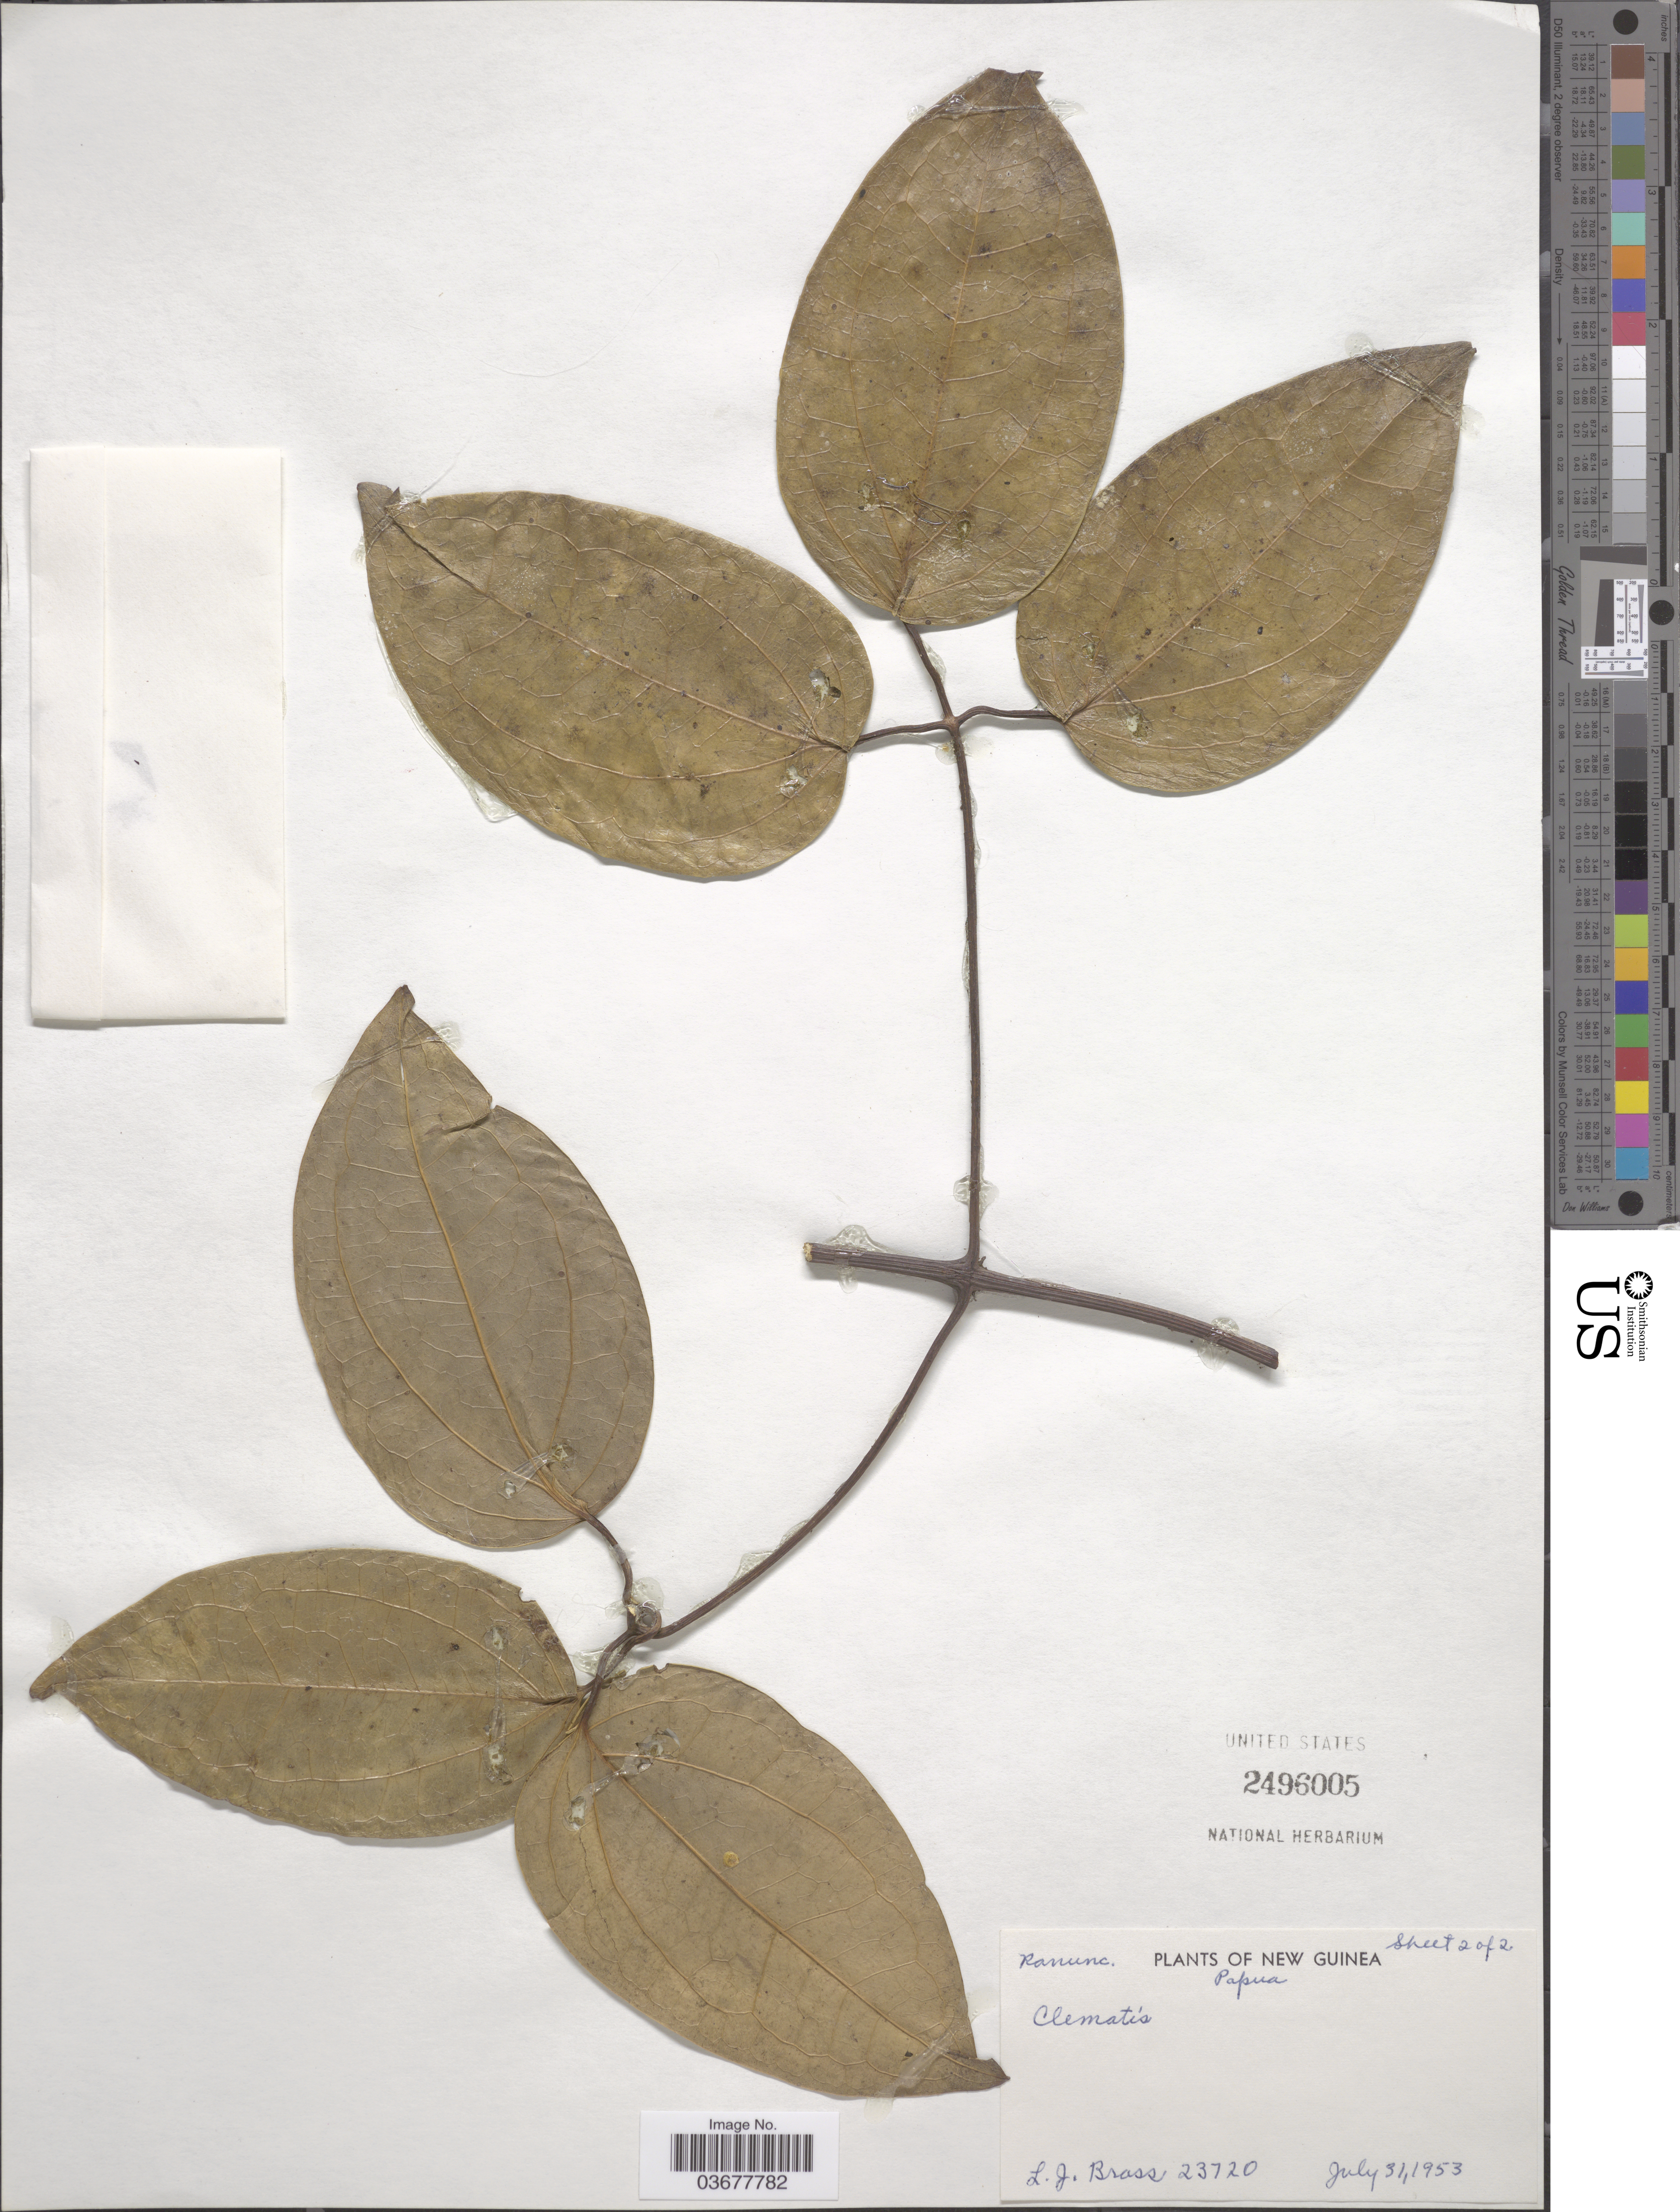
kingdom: Plantae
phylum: Tracheophyta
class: Magnoliopsida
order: Ranunculales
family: Ranunculaceae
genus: Clematis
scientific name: Clematis sp.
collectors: L. J. Brass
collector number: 23720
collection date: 1953-07-31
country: Papua New Guinea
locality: New Guinea.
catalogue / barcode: US 2496005